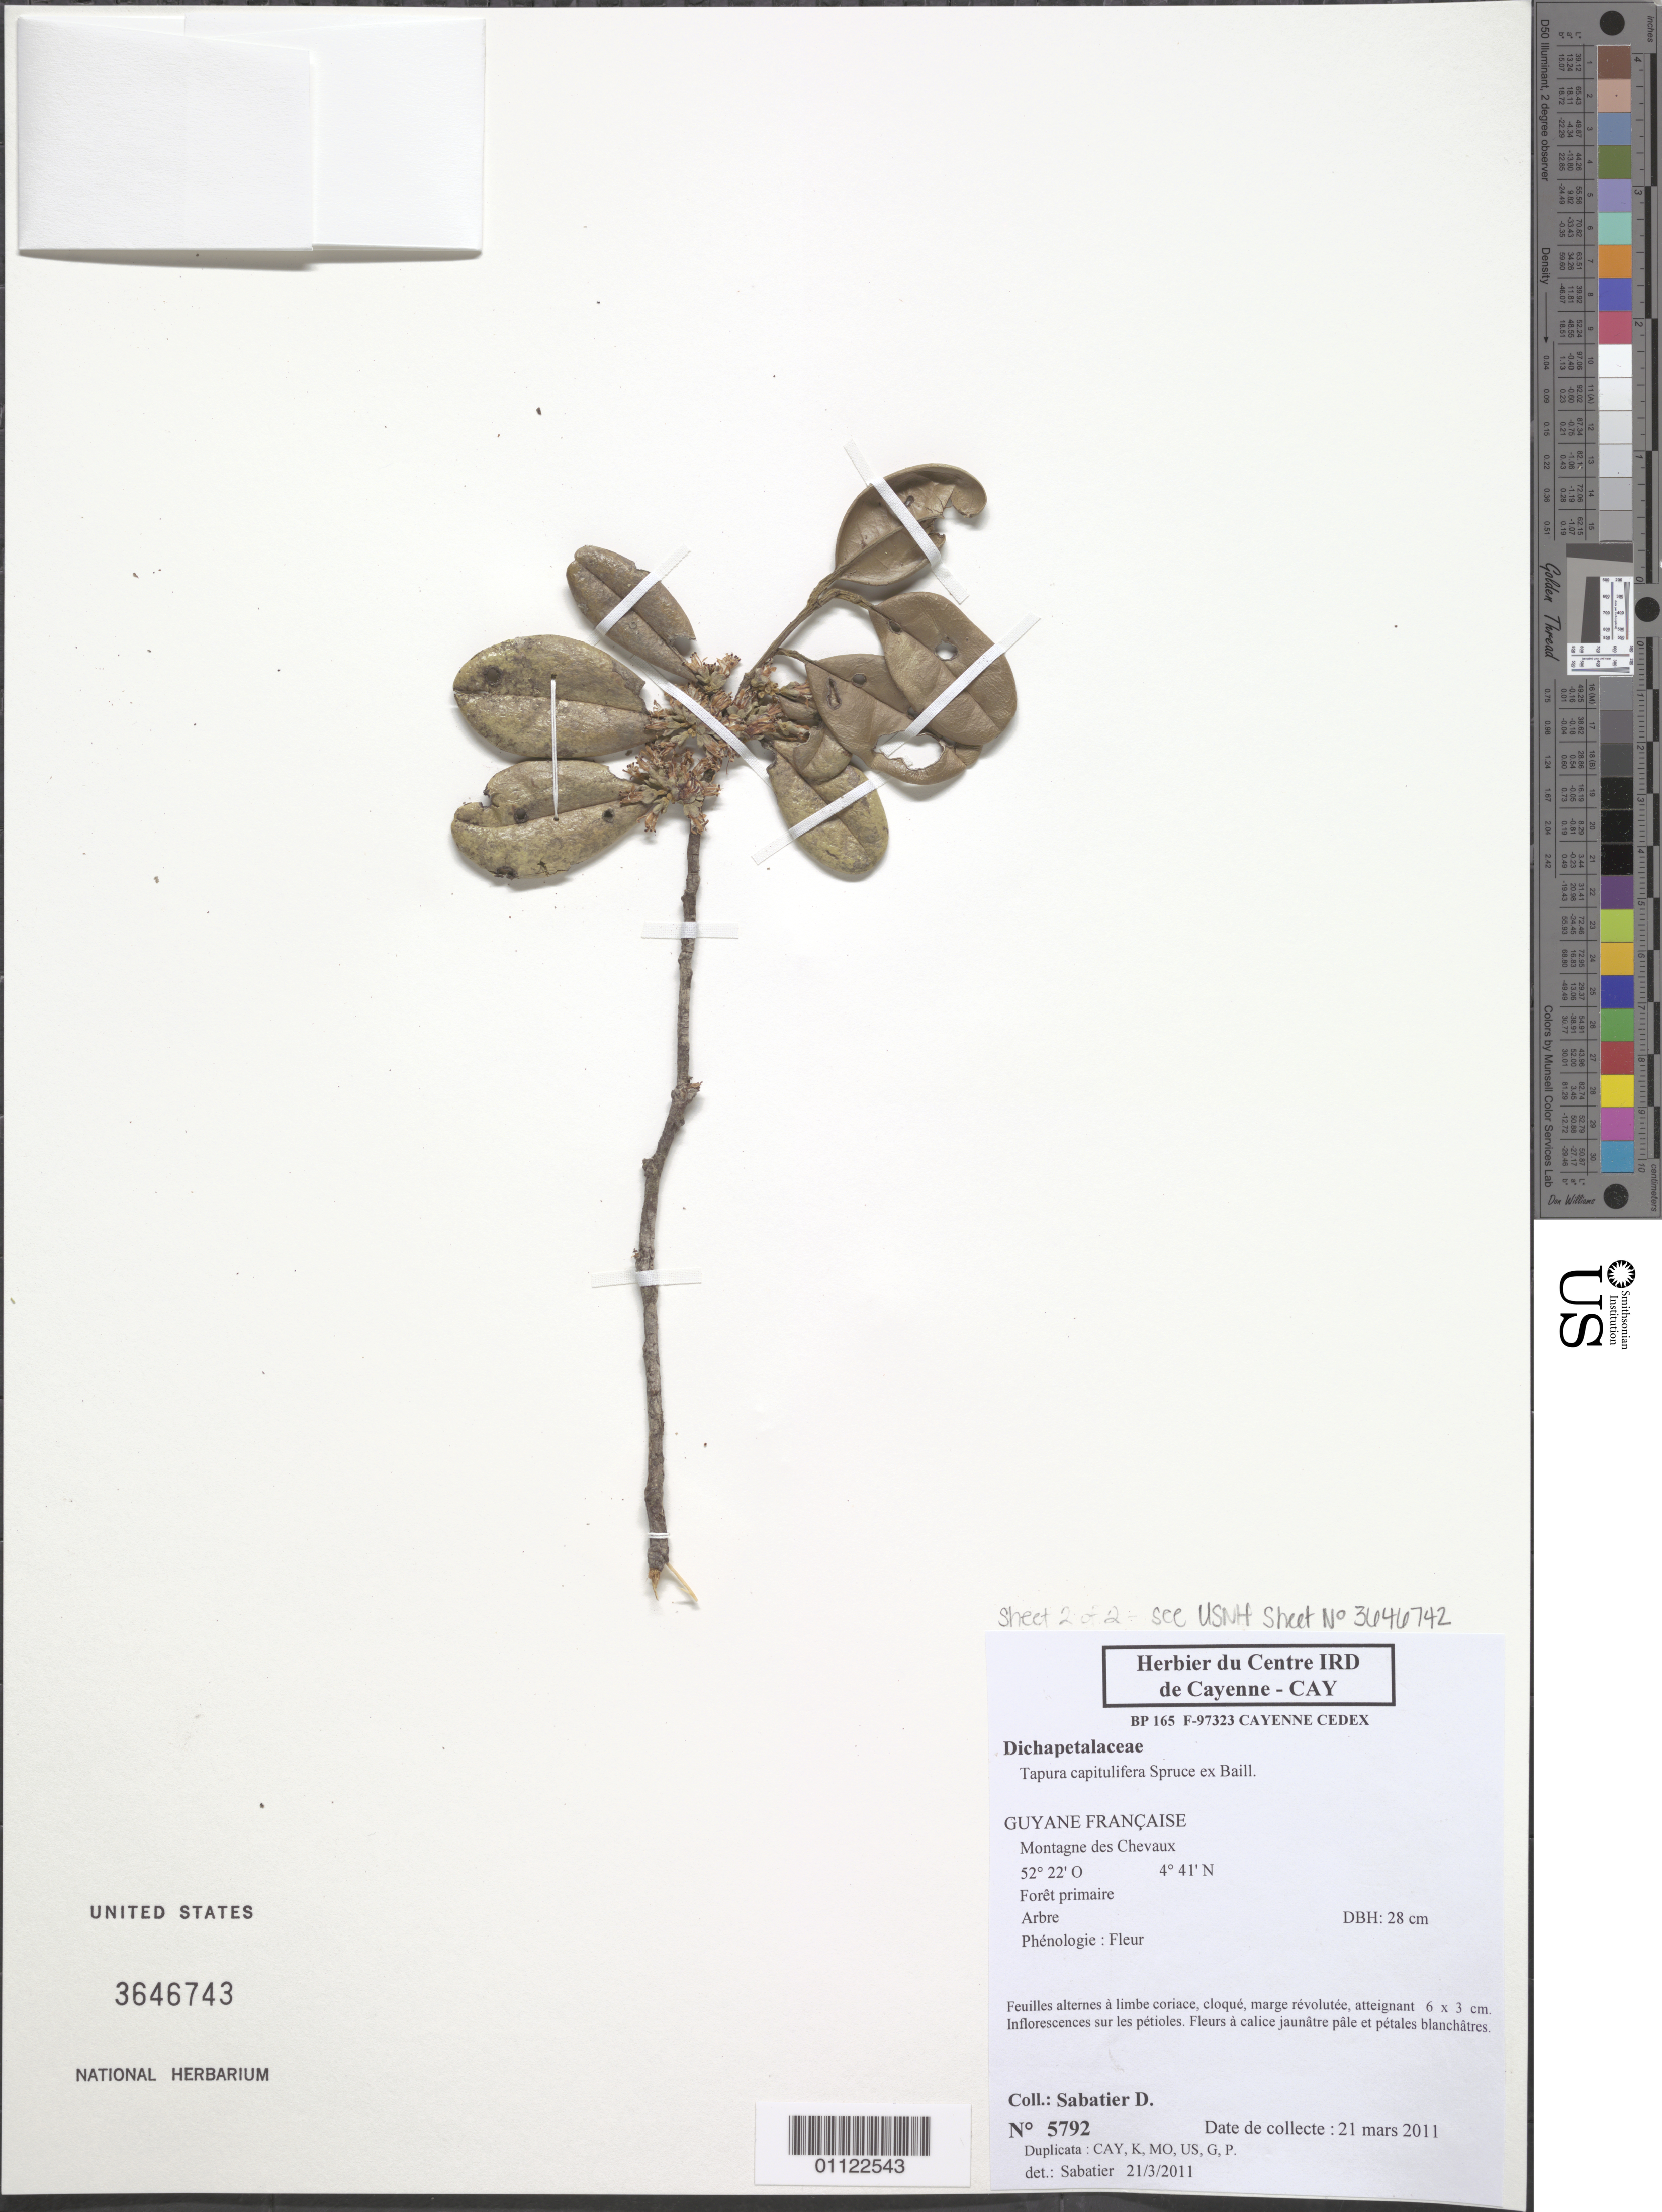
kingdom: Plantae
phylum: Tracheophyta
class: Magnoliopsida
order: Malpighiales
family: Dichapetalaceae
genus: Tapura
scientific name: Tapura capitulifera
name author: Baill.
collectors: D. Sabatier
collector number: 5792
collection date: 2011-03-21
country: French Guiana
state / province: Cayenne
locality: Montagne des Chevaux.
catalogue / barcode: US 3646743